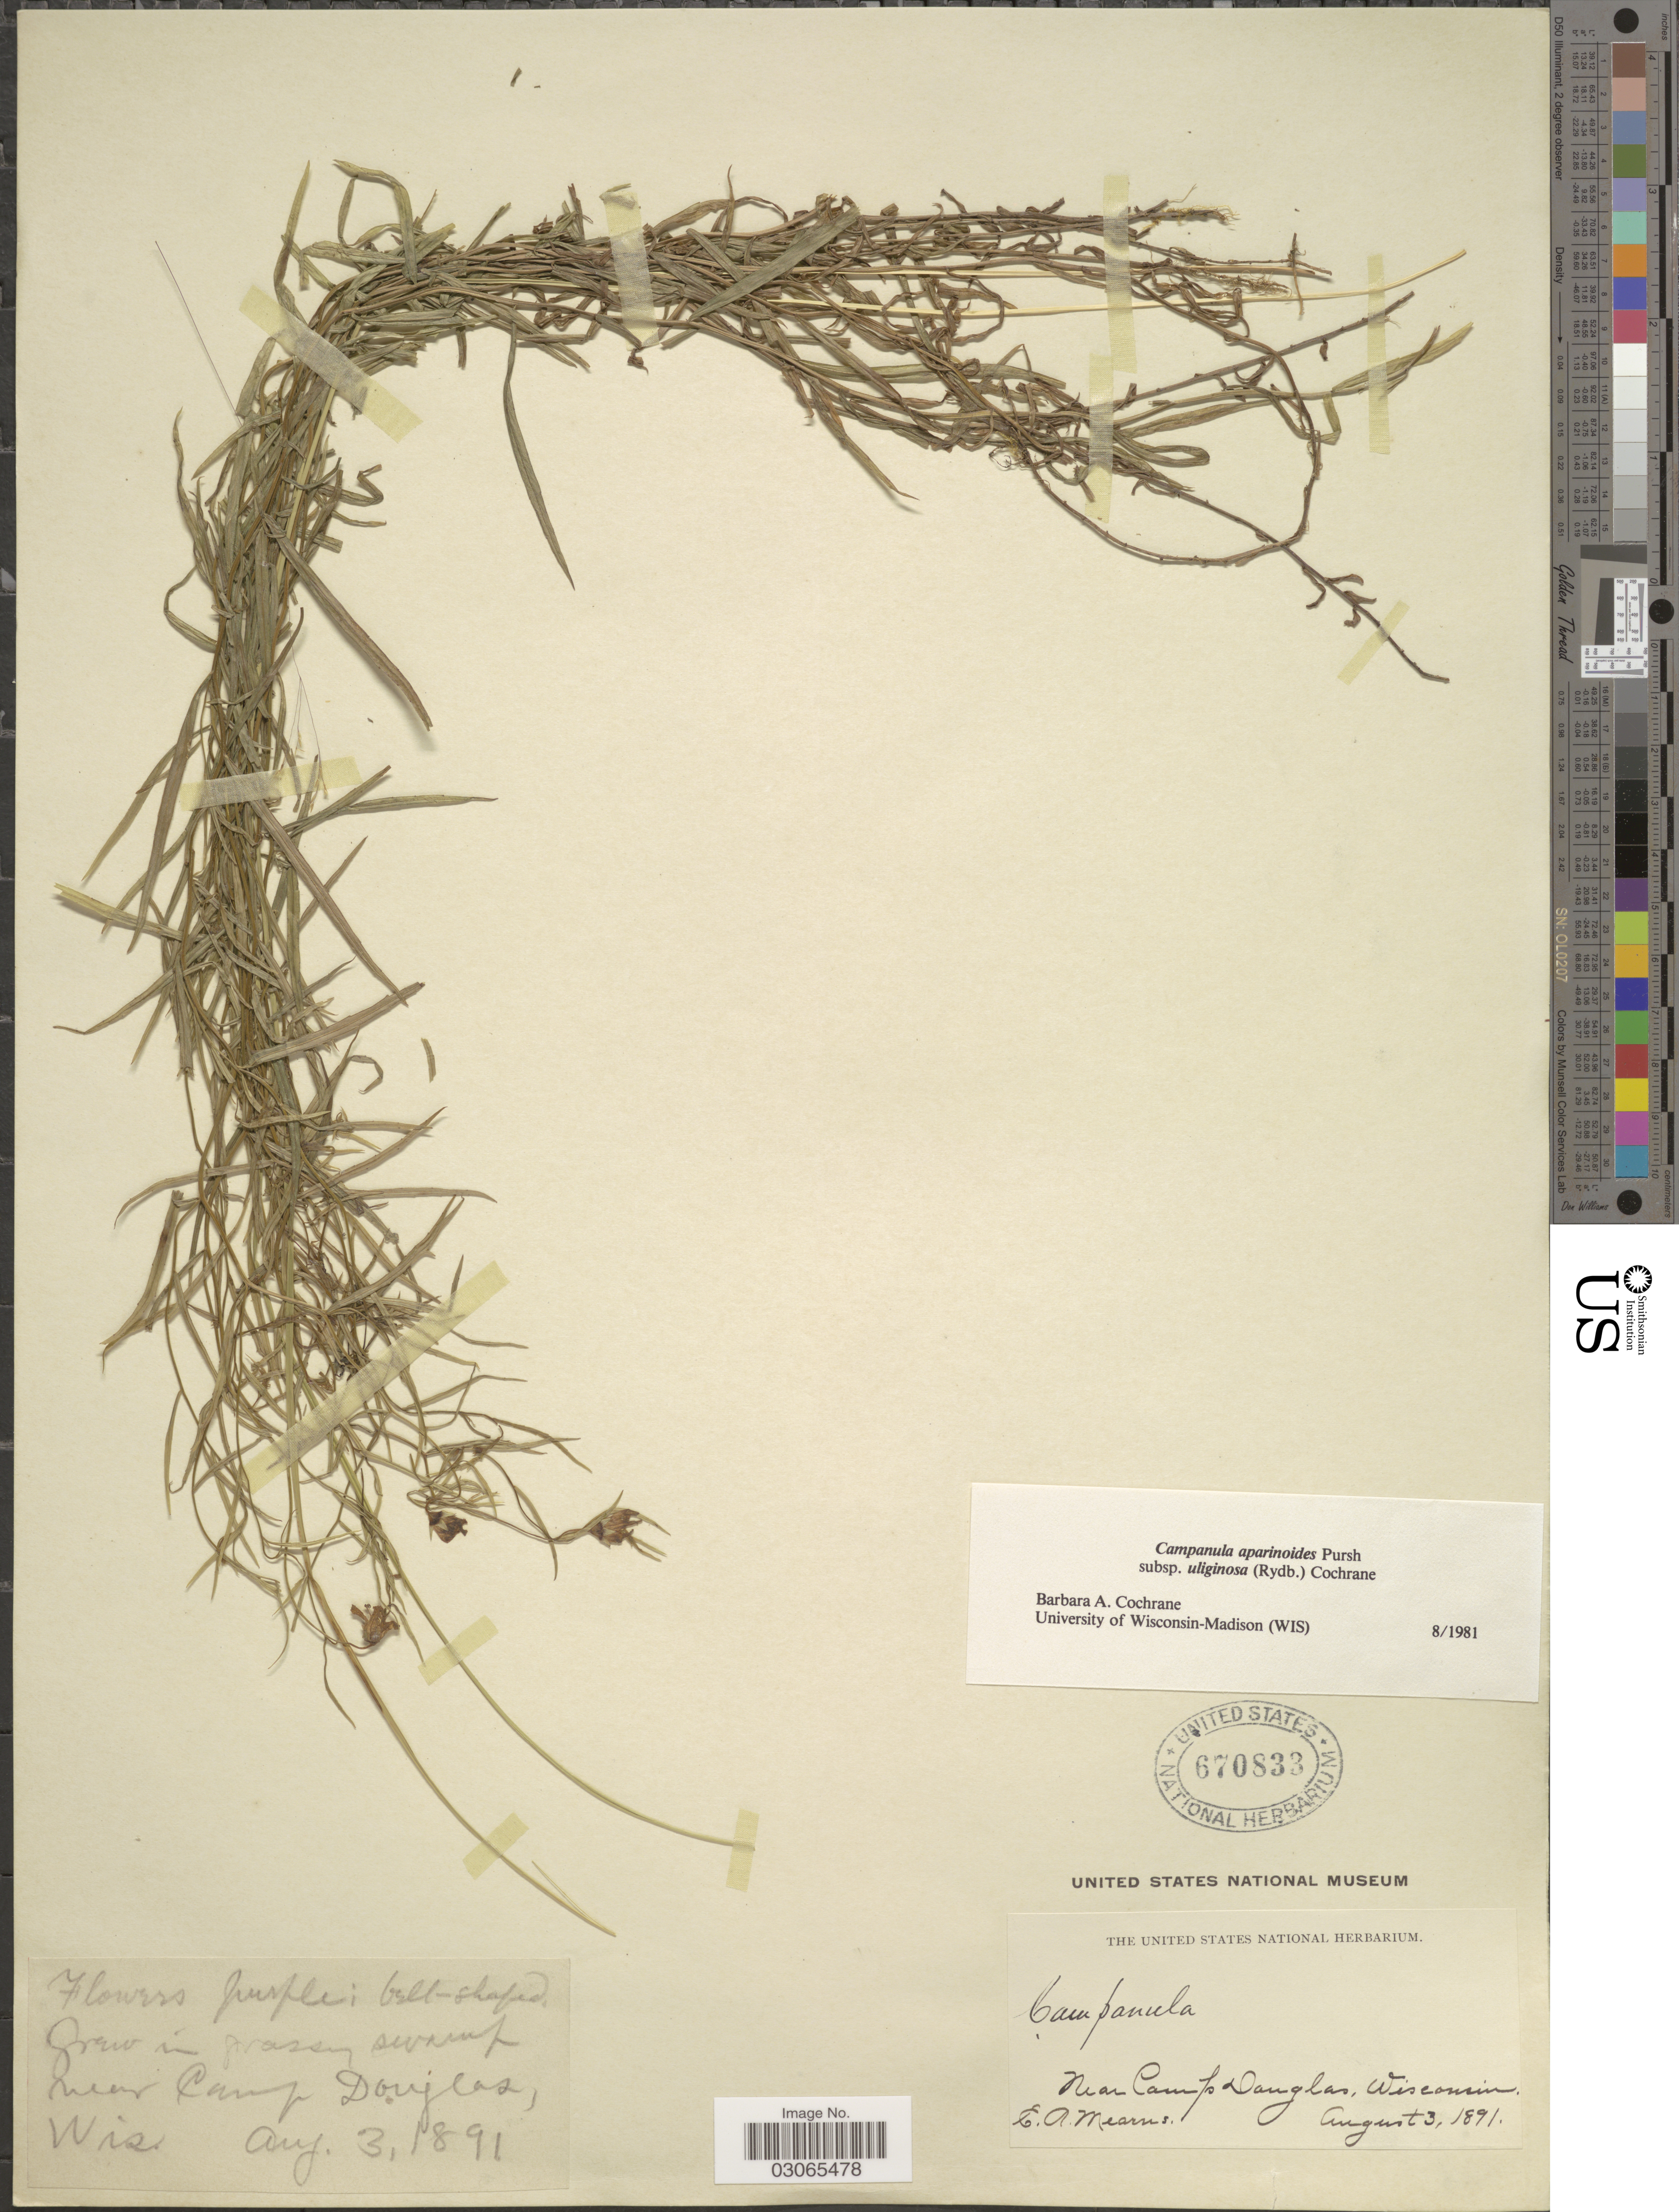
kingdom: Plantae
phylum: Tracheophyta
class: Magnoliopsida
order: Asterales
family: Campanulaceae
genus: Campanula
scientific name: Campanula aparinoides var. uliginosa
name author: (Rydb.) Gleason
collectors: E. A. Mearns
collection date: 1891-08-03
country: United States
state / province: Wisconsin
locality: Near Camp Douglas.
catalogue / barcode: US 670833